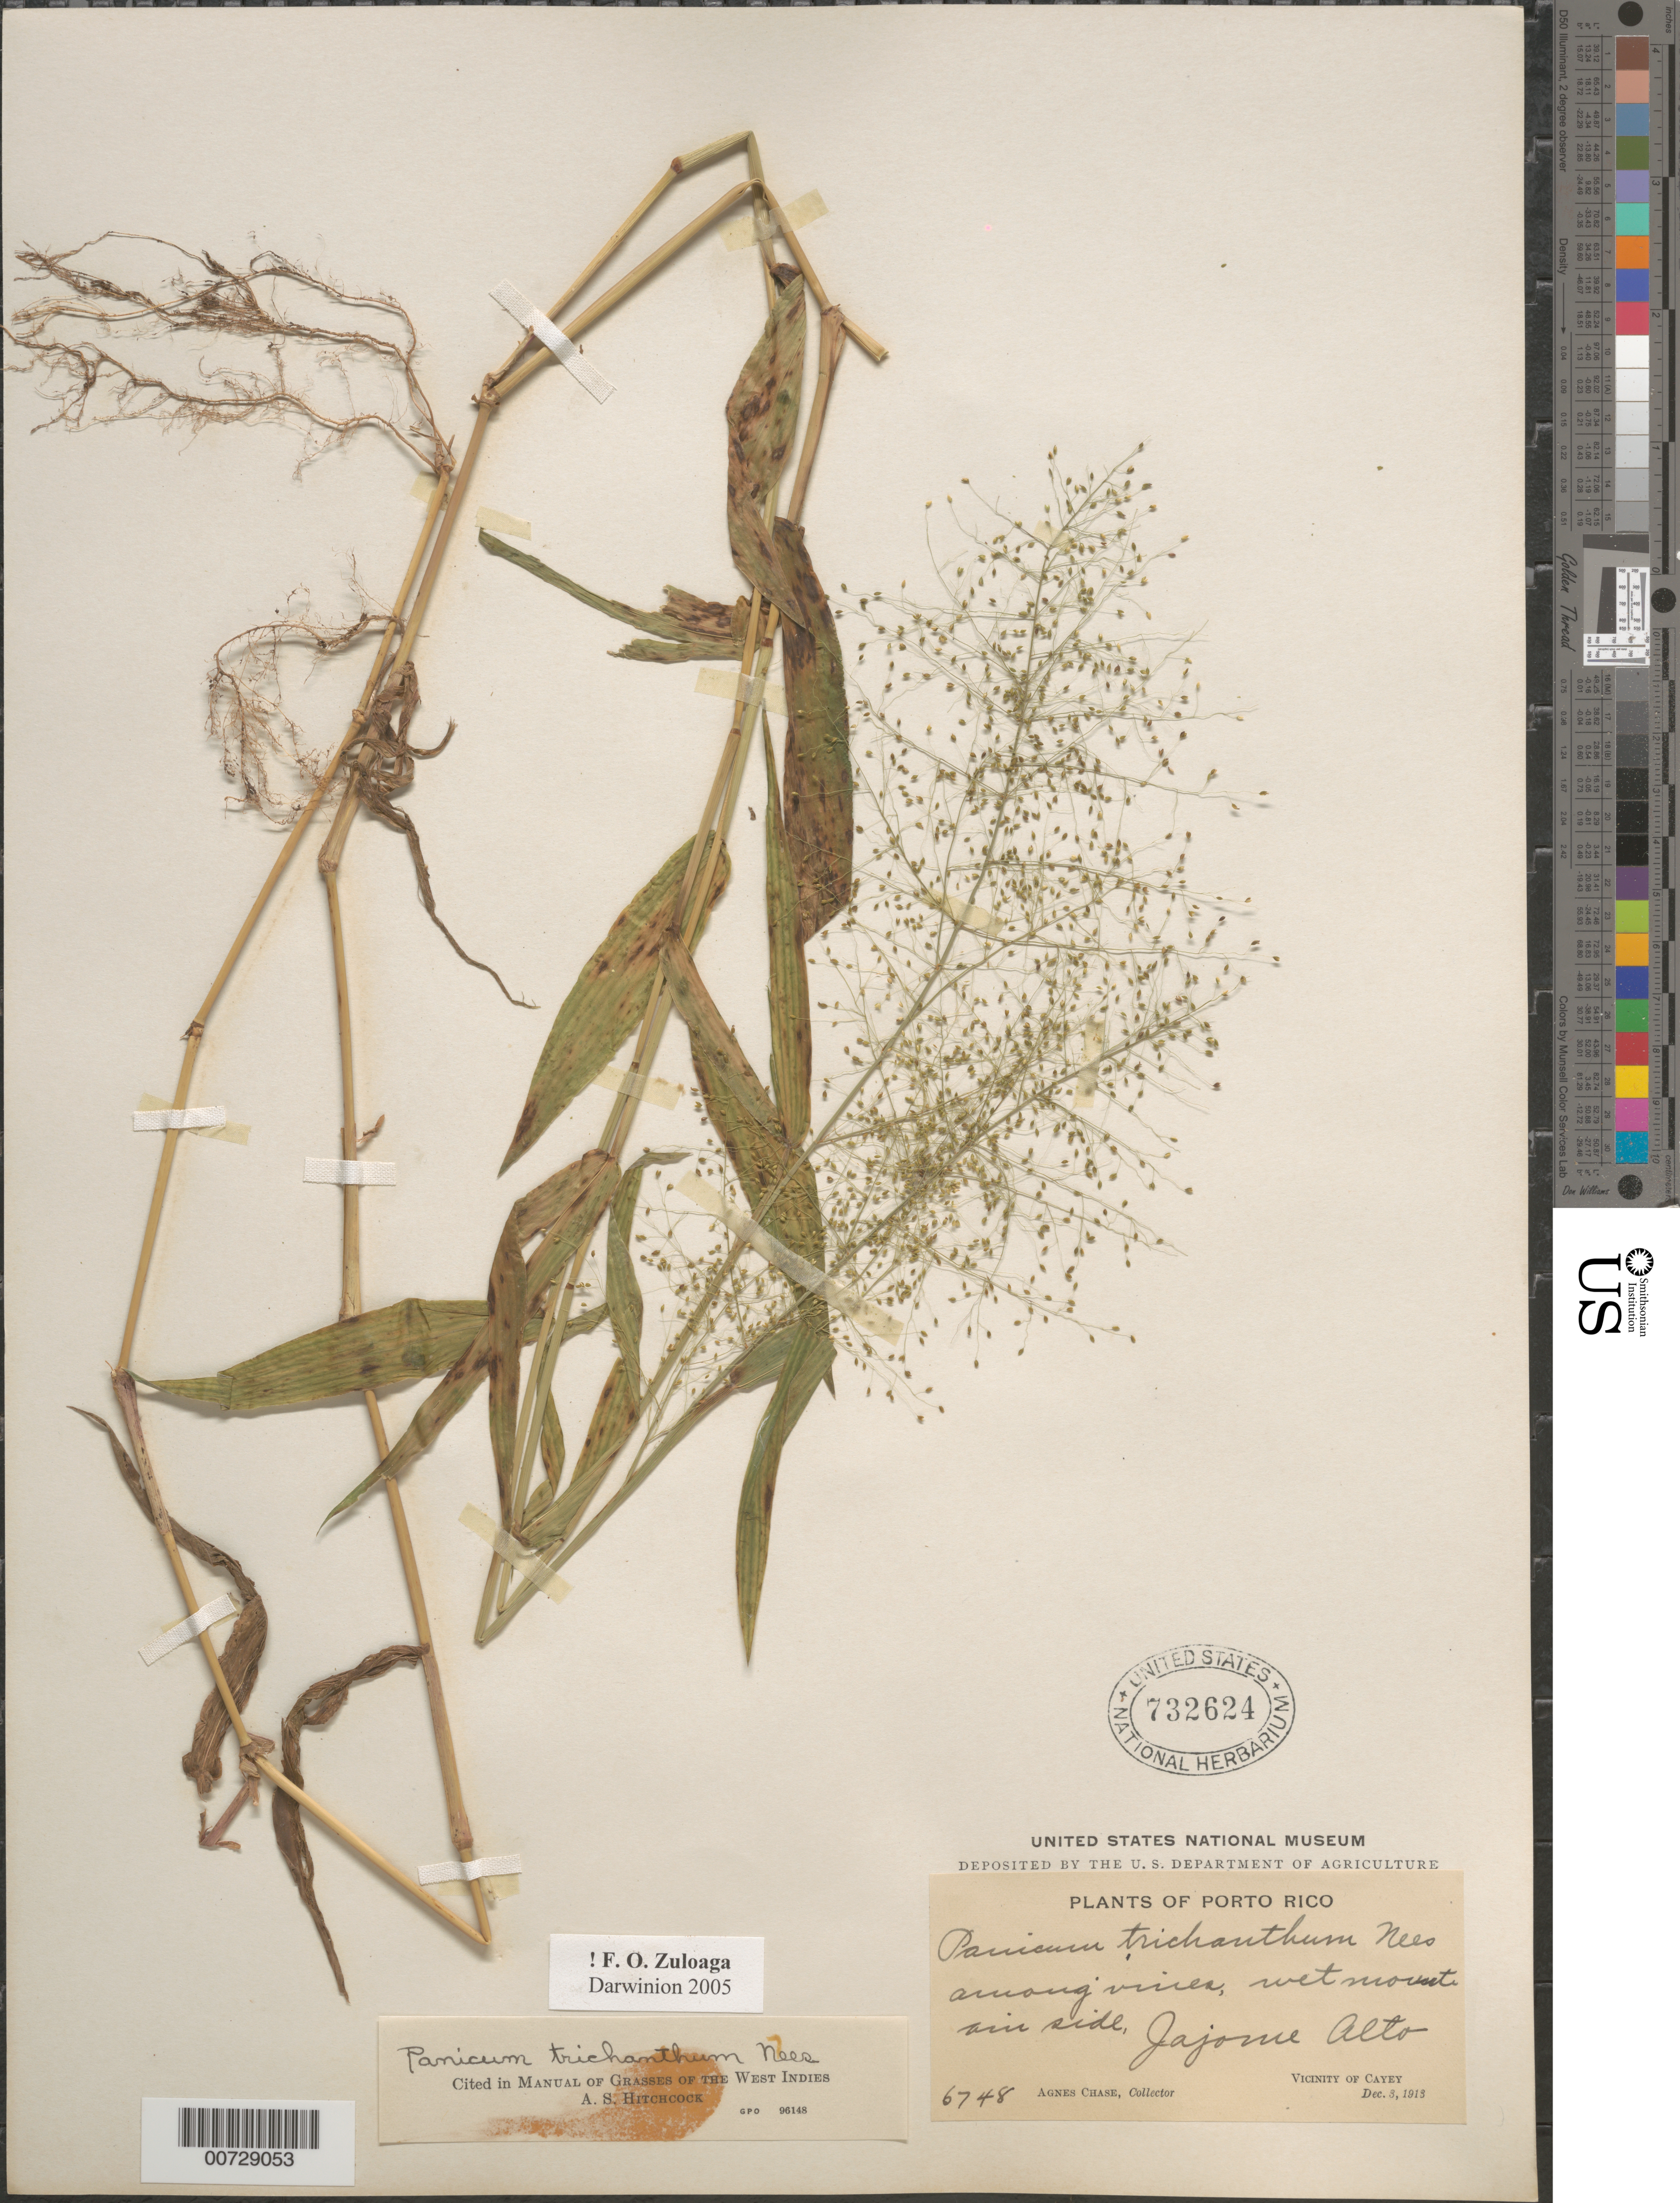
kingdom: Plantae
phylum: Tracheophyta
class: Liliopsida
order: Poales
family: Poaceae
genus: Panicum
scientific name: Panicum trichanthum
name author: Nees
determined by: Hitchcock, Albert S.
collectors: A. Chase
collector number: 6748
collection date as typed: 03 Dec 1913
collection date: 1913-12-03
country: Puerto Rico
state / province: Cayey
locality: Jajome Alto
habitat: Among vines, wet mountain side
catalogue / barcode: US 732624